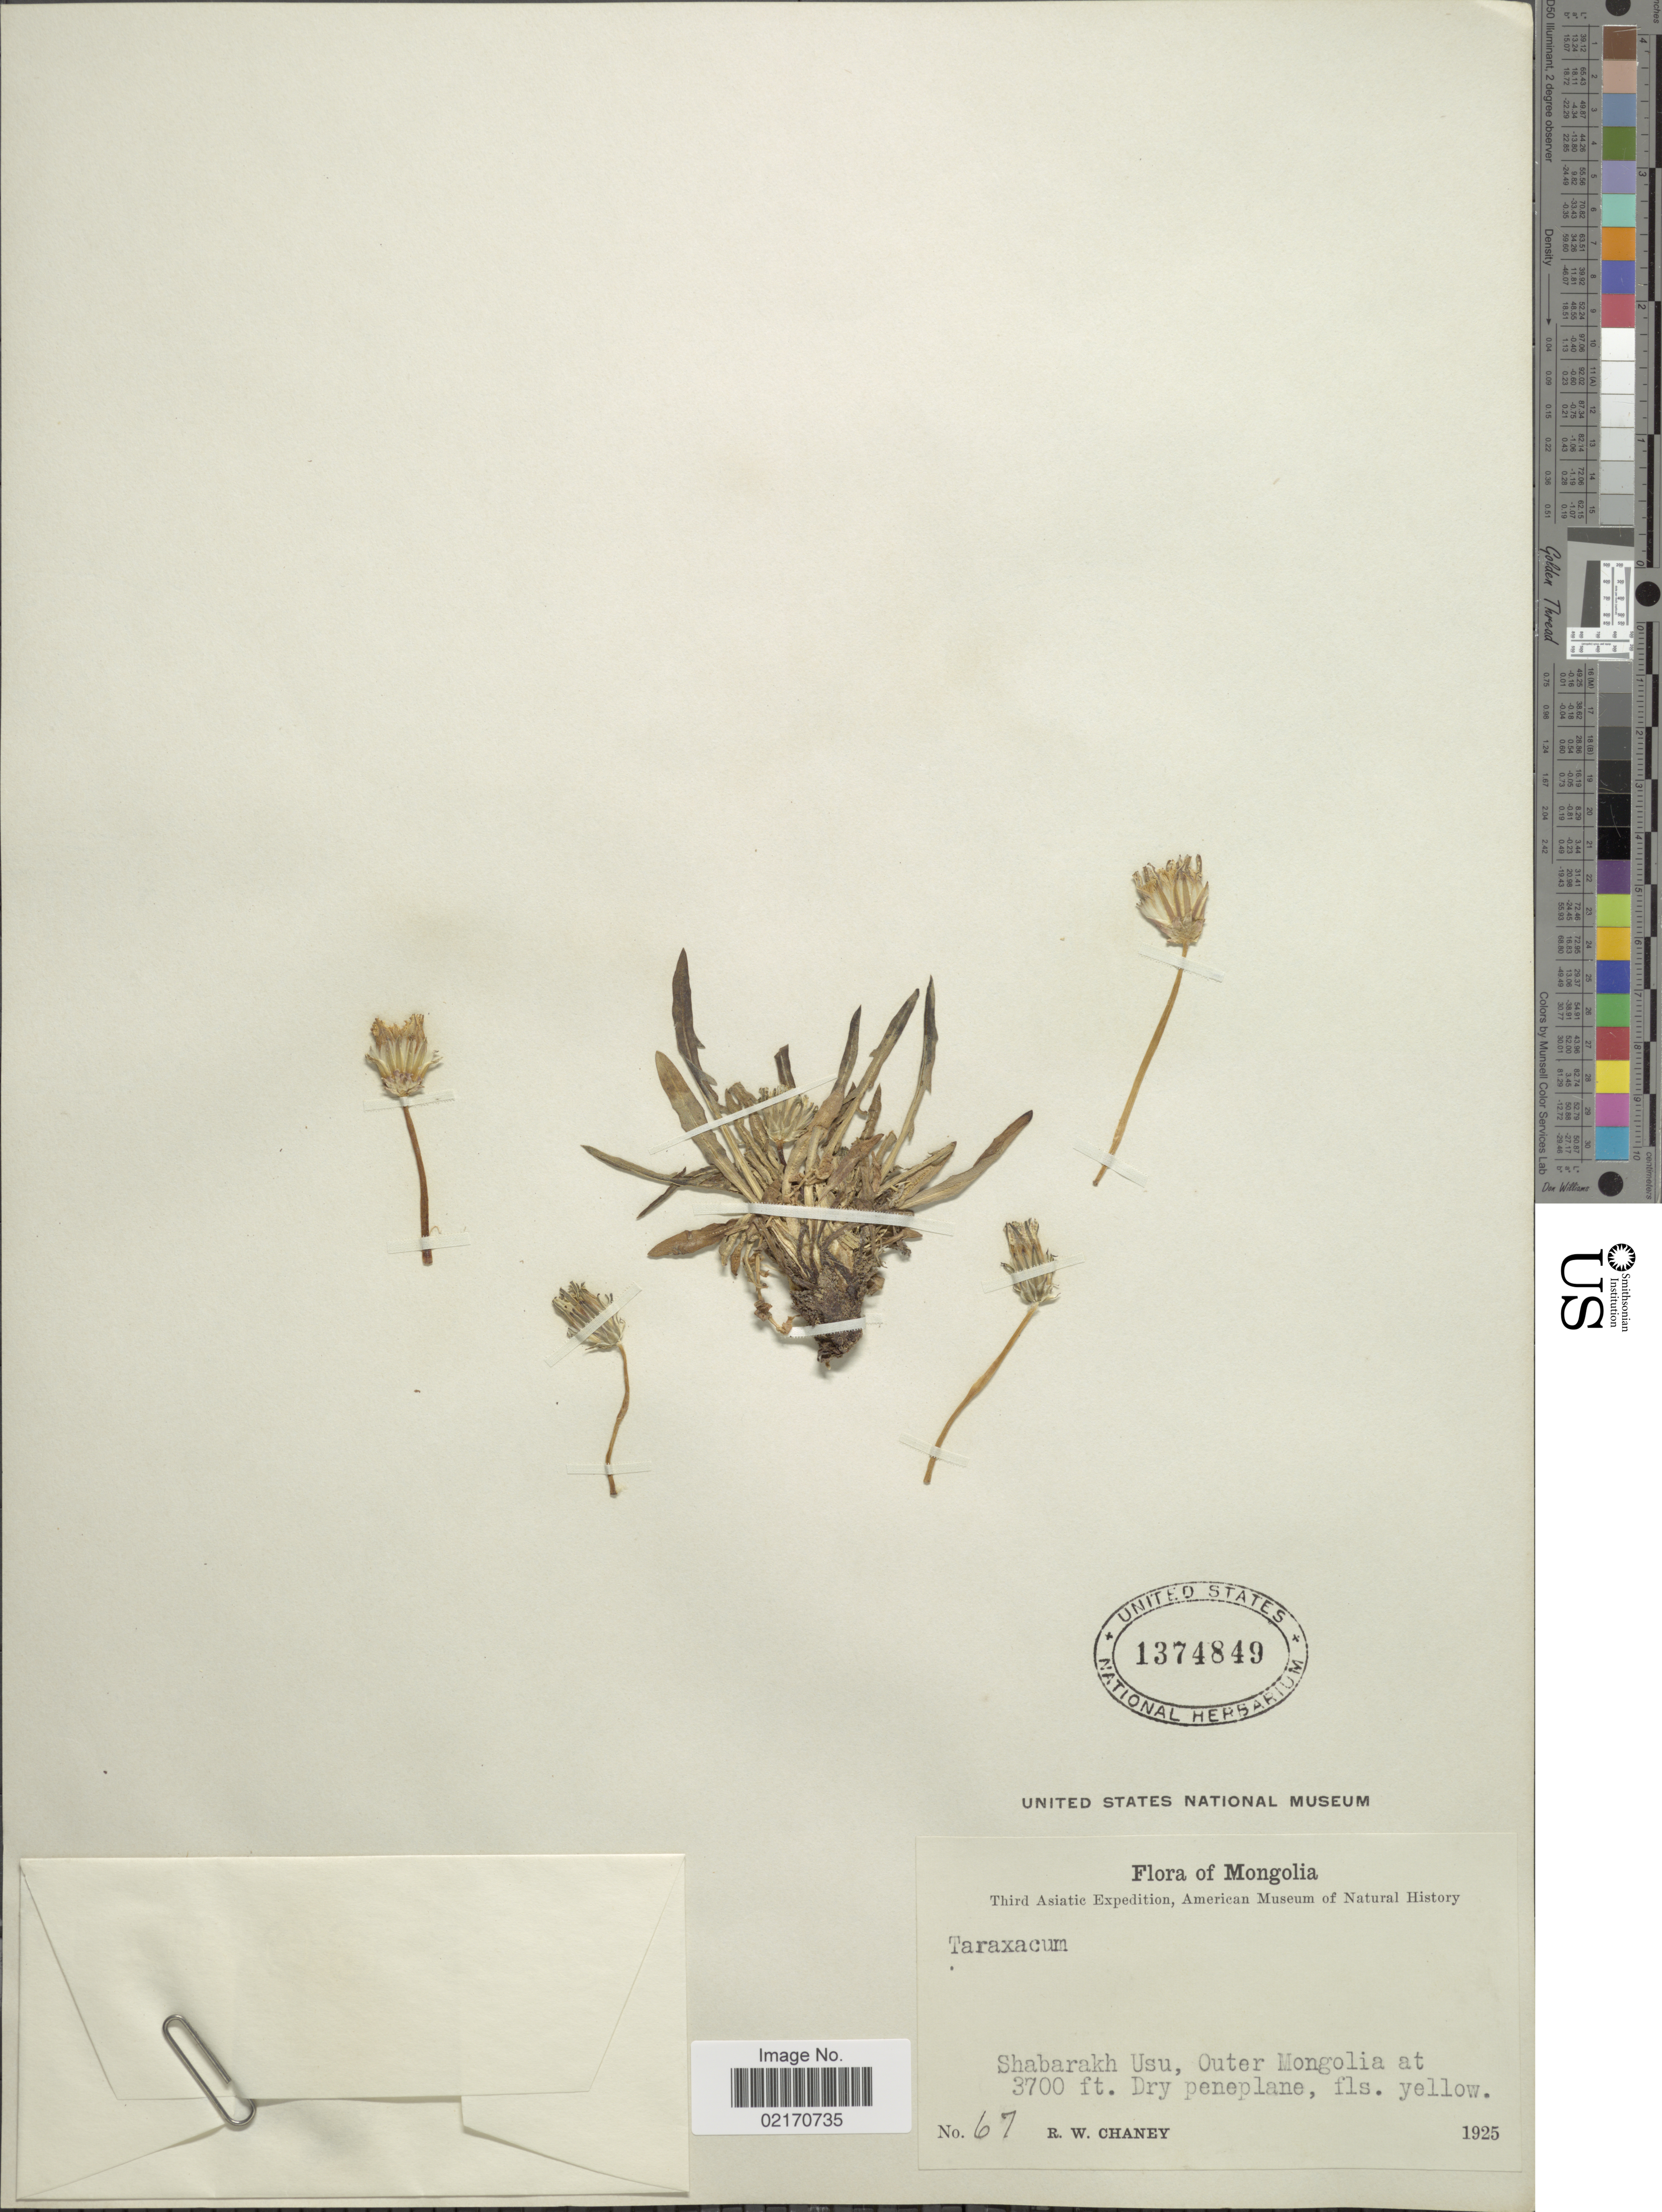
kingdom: Plantae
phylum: Tracheophyta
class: Magnoliopsida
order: Asterales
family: Asteraceae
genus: Taraxacum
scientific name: Taraxacum sp.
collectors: R. Chaney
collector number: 67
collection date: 1925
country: Mongolia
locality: Shabarakh Usu, Outer Mongolia.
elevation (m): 1128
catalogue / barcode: US 1374849